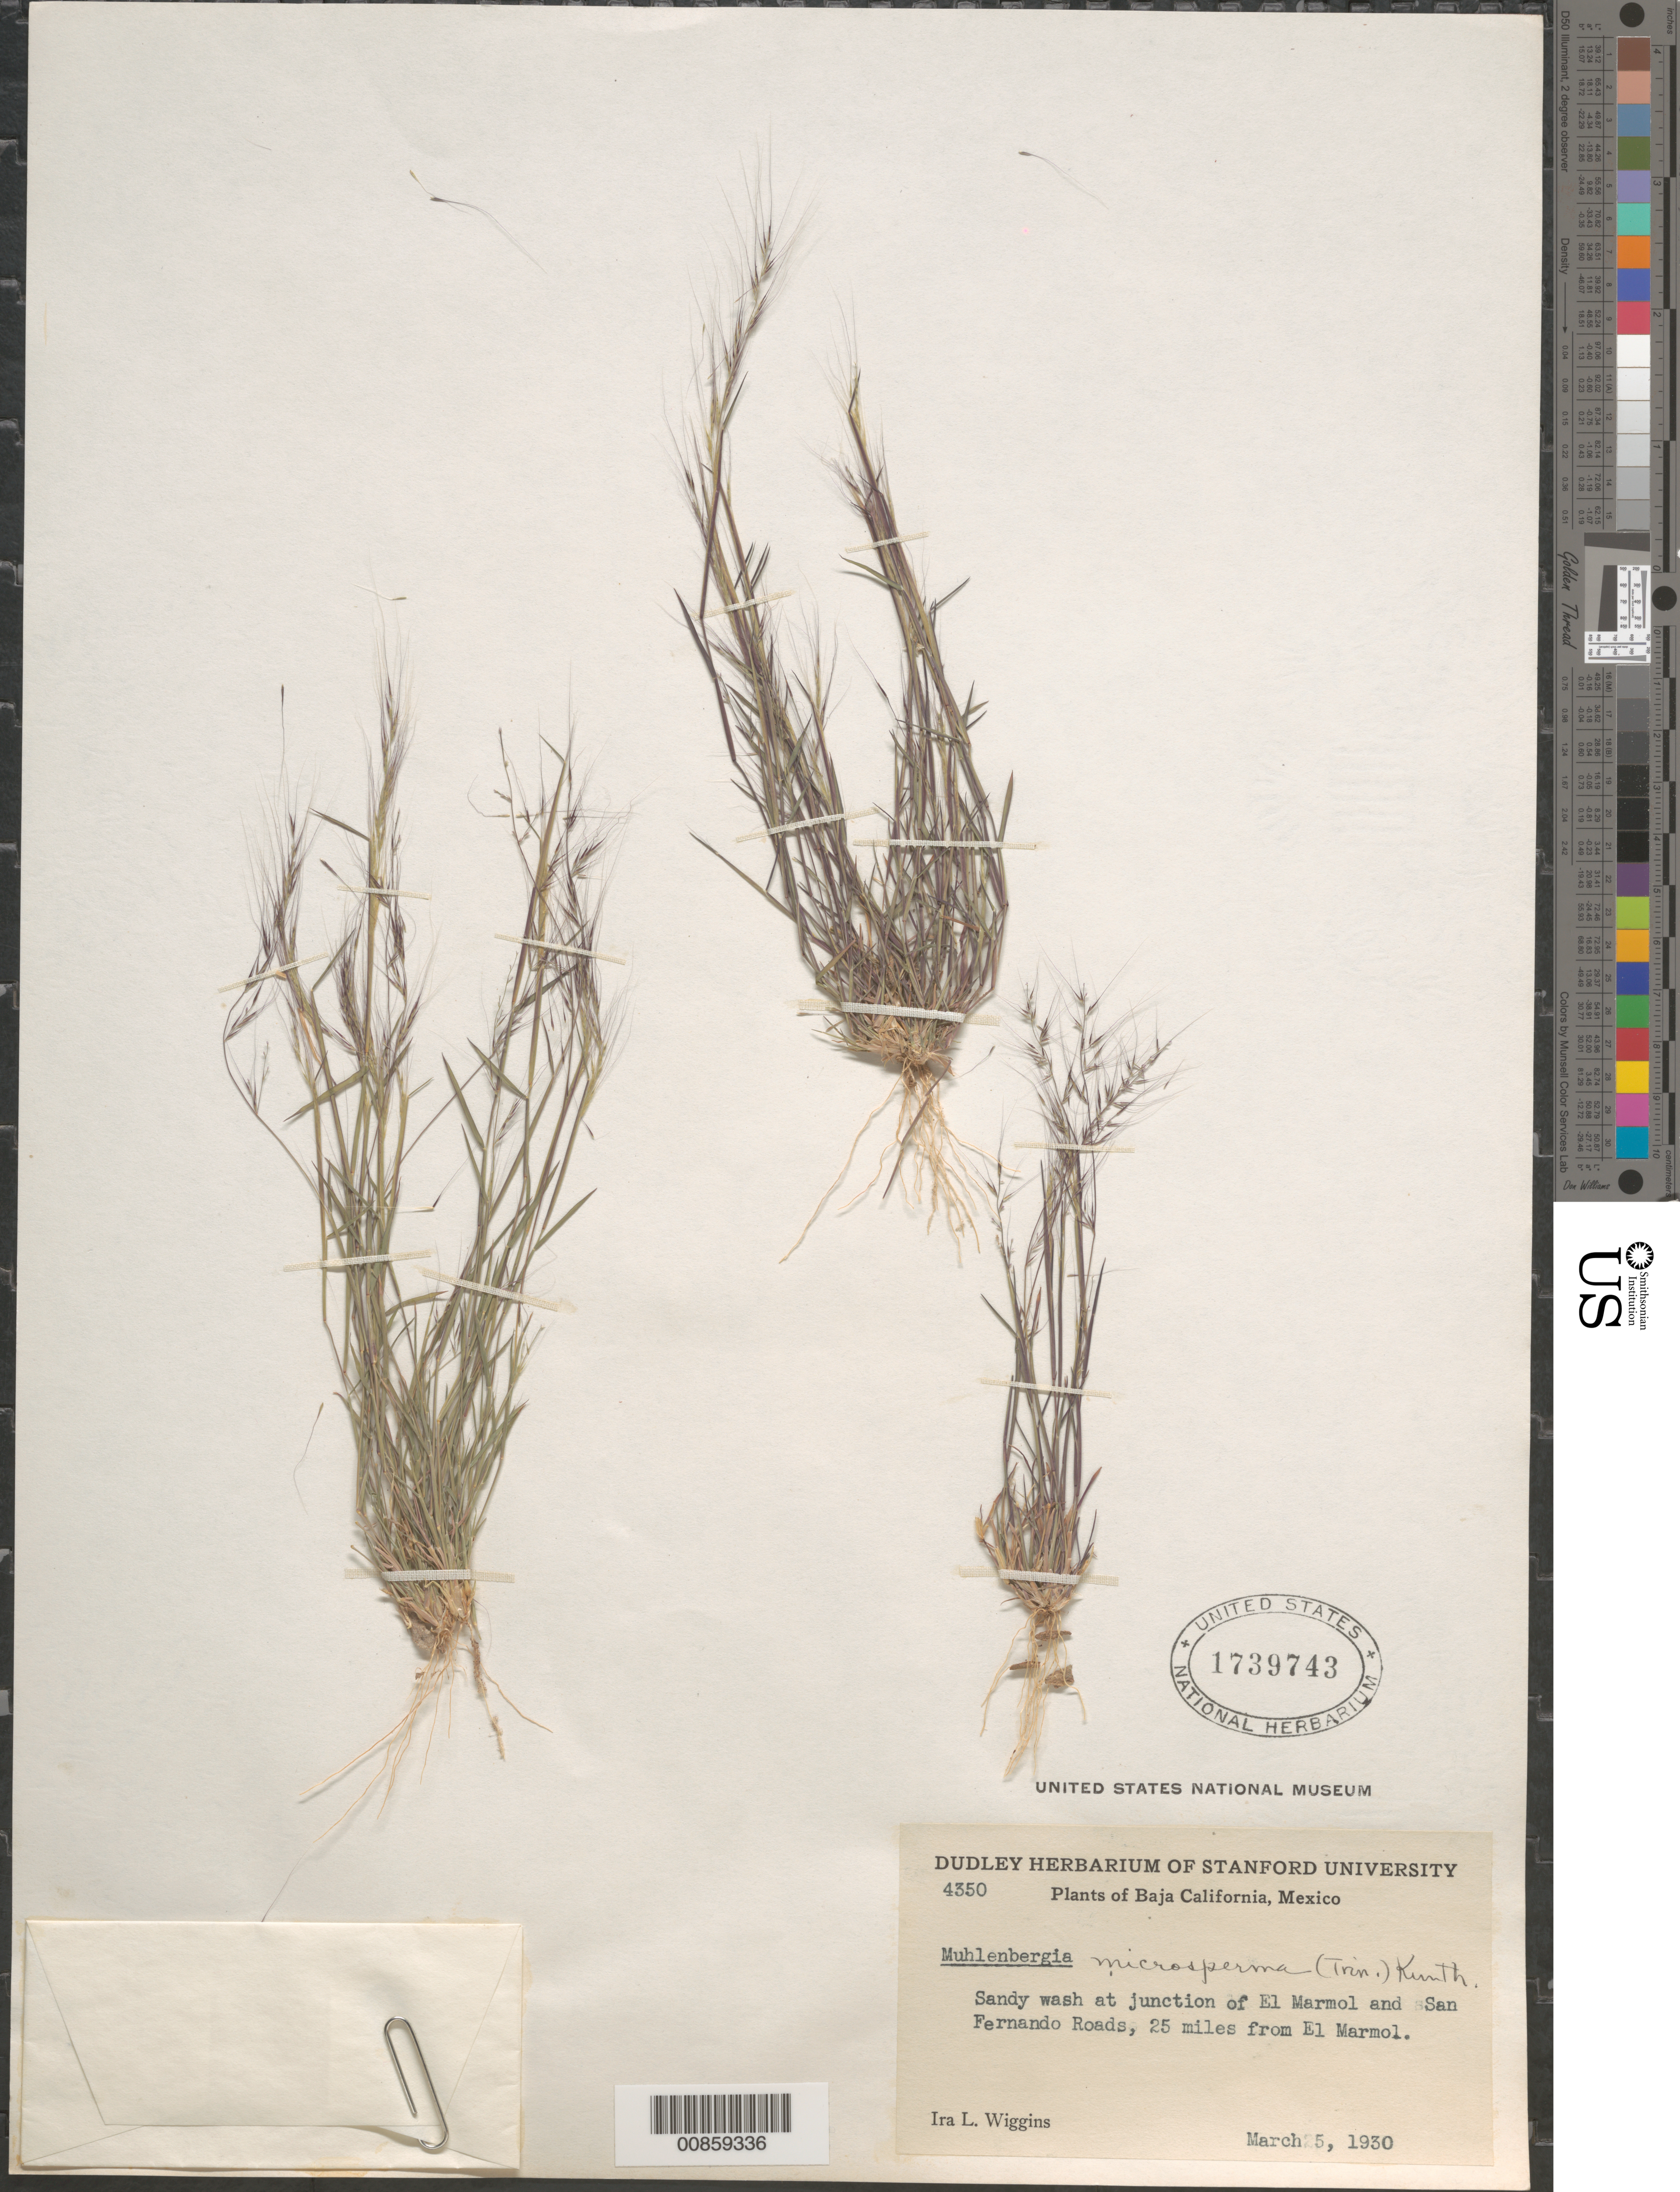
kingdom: Plantae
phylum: Tracheophyta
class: Liliopsida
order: Poales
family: Poaceae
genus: Muhlenbergia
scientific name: Muhlenbergia microsperma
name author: (DC.) Kunth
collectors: I. L. Wiggins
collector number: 4350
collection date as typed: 05 Mar 1930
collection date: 1930-03-05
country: Mexico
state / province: Baja California Norte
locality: At jct El Marmol and San Fernando roads, 25 mi from El Marmol, B.C.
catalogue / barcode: US 1739743